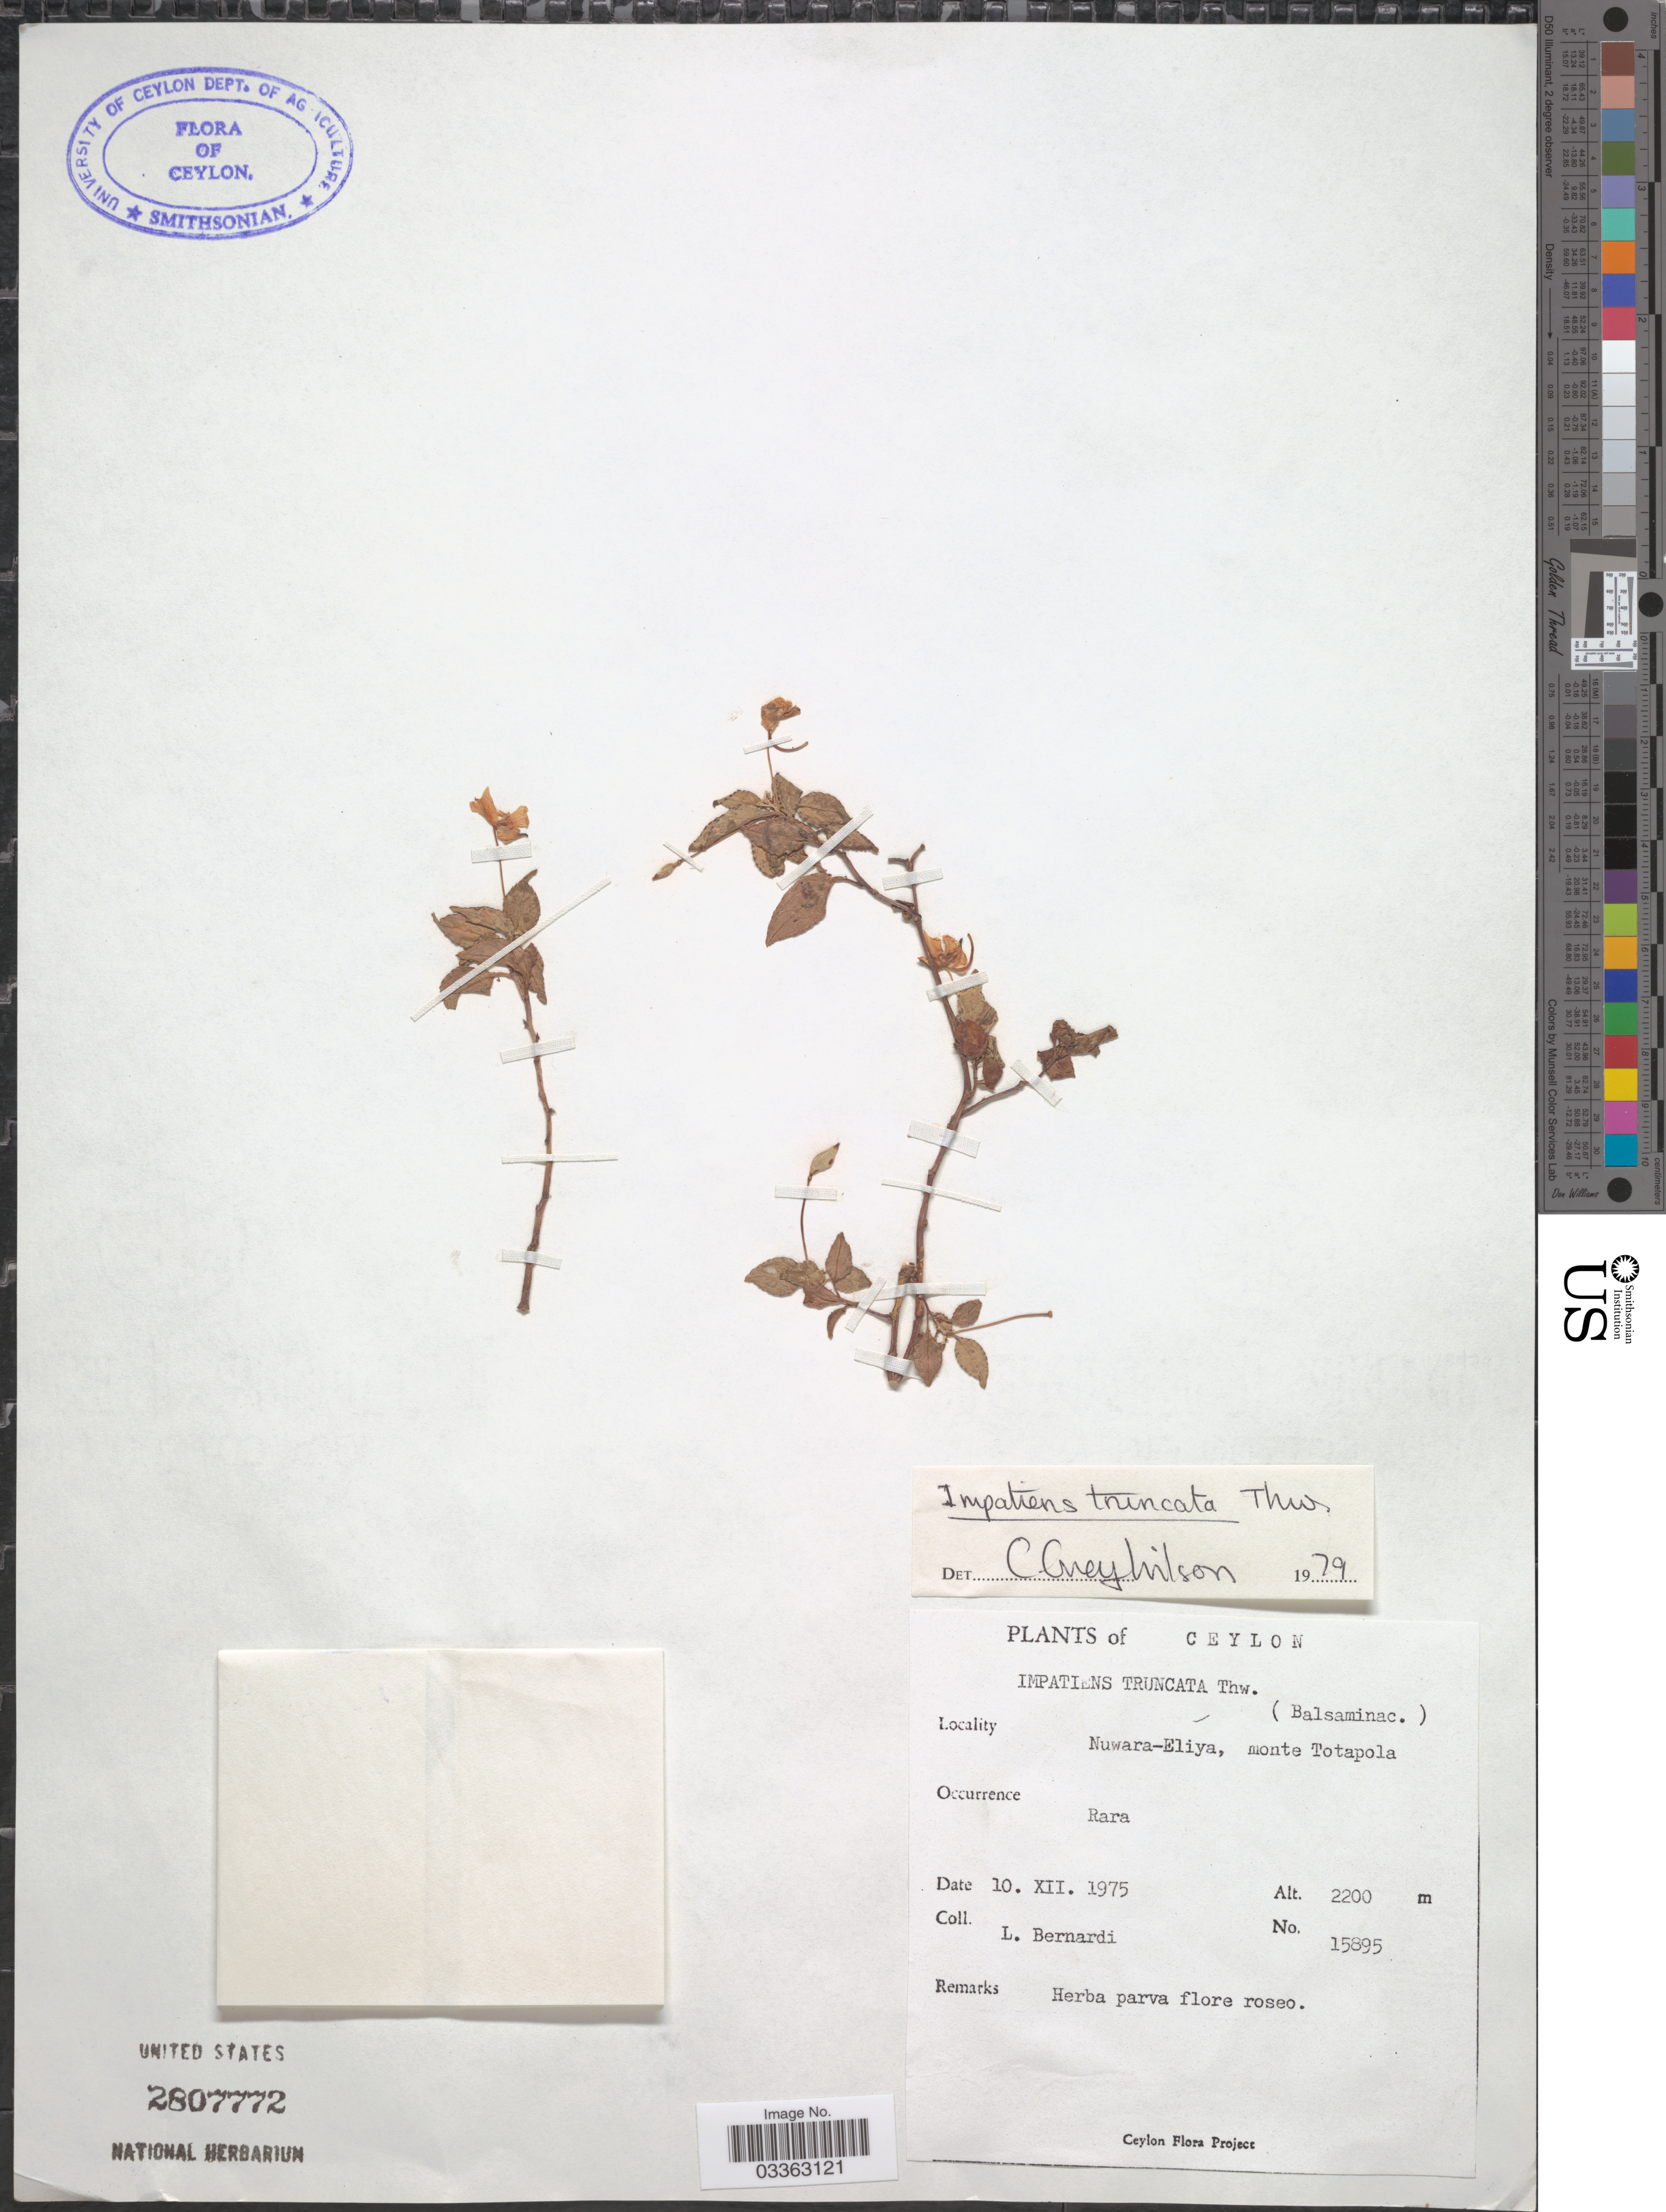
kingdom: Plantae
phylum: Tracheophyta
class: Magnoliopsida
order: Ericales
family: Balsaminaceae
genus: Impatiens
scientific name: Impatiens truncata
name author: Thwaites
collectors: L. Bernardi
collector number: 15895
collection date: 1975-12-10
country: Sri Lanka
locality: Ceylon, Nuwara-Eliya, monte Totapola.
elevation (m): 2200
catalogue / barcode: US 2807772